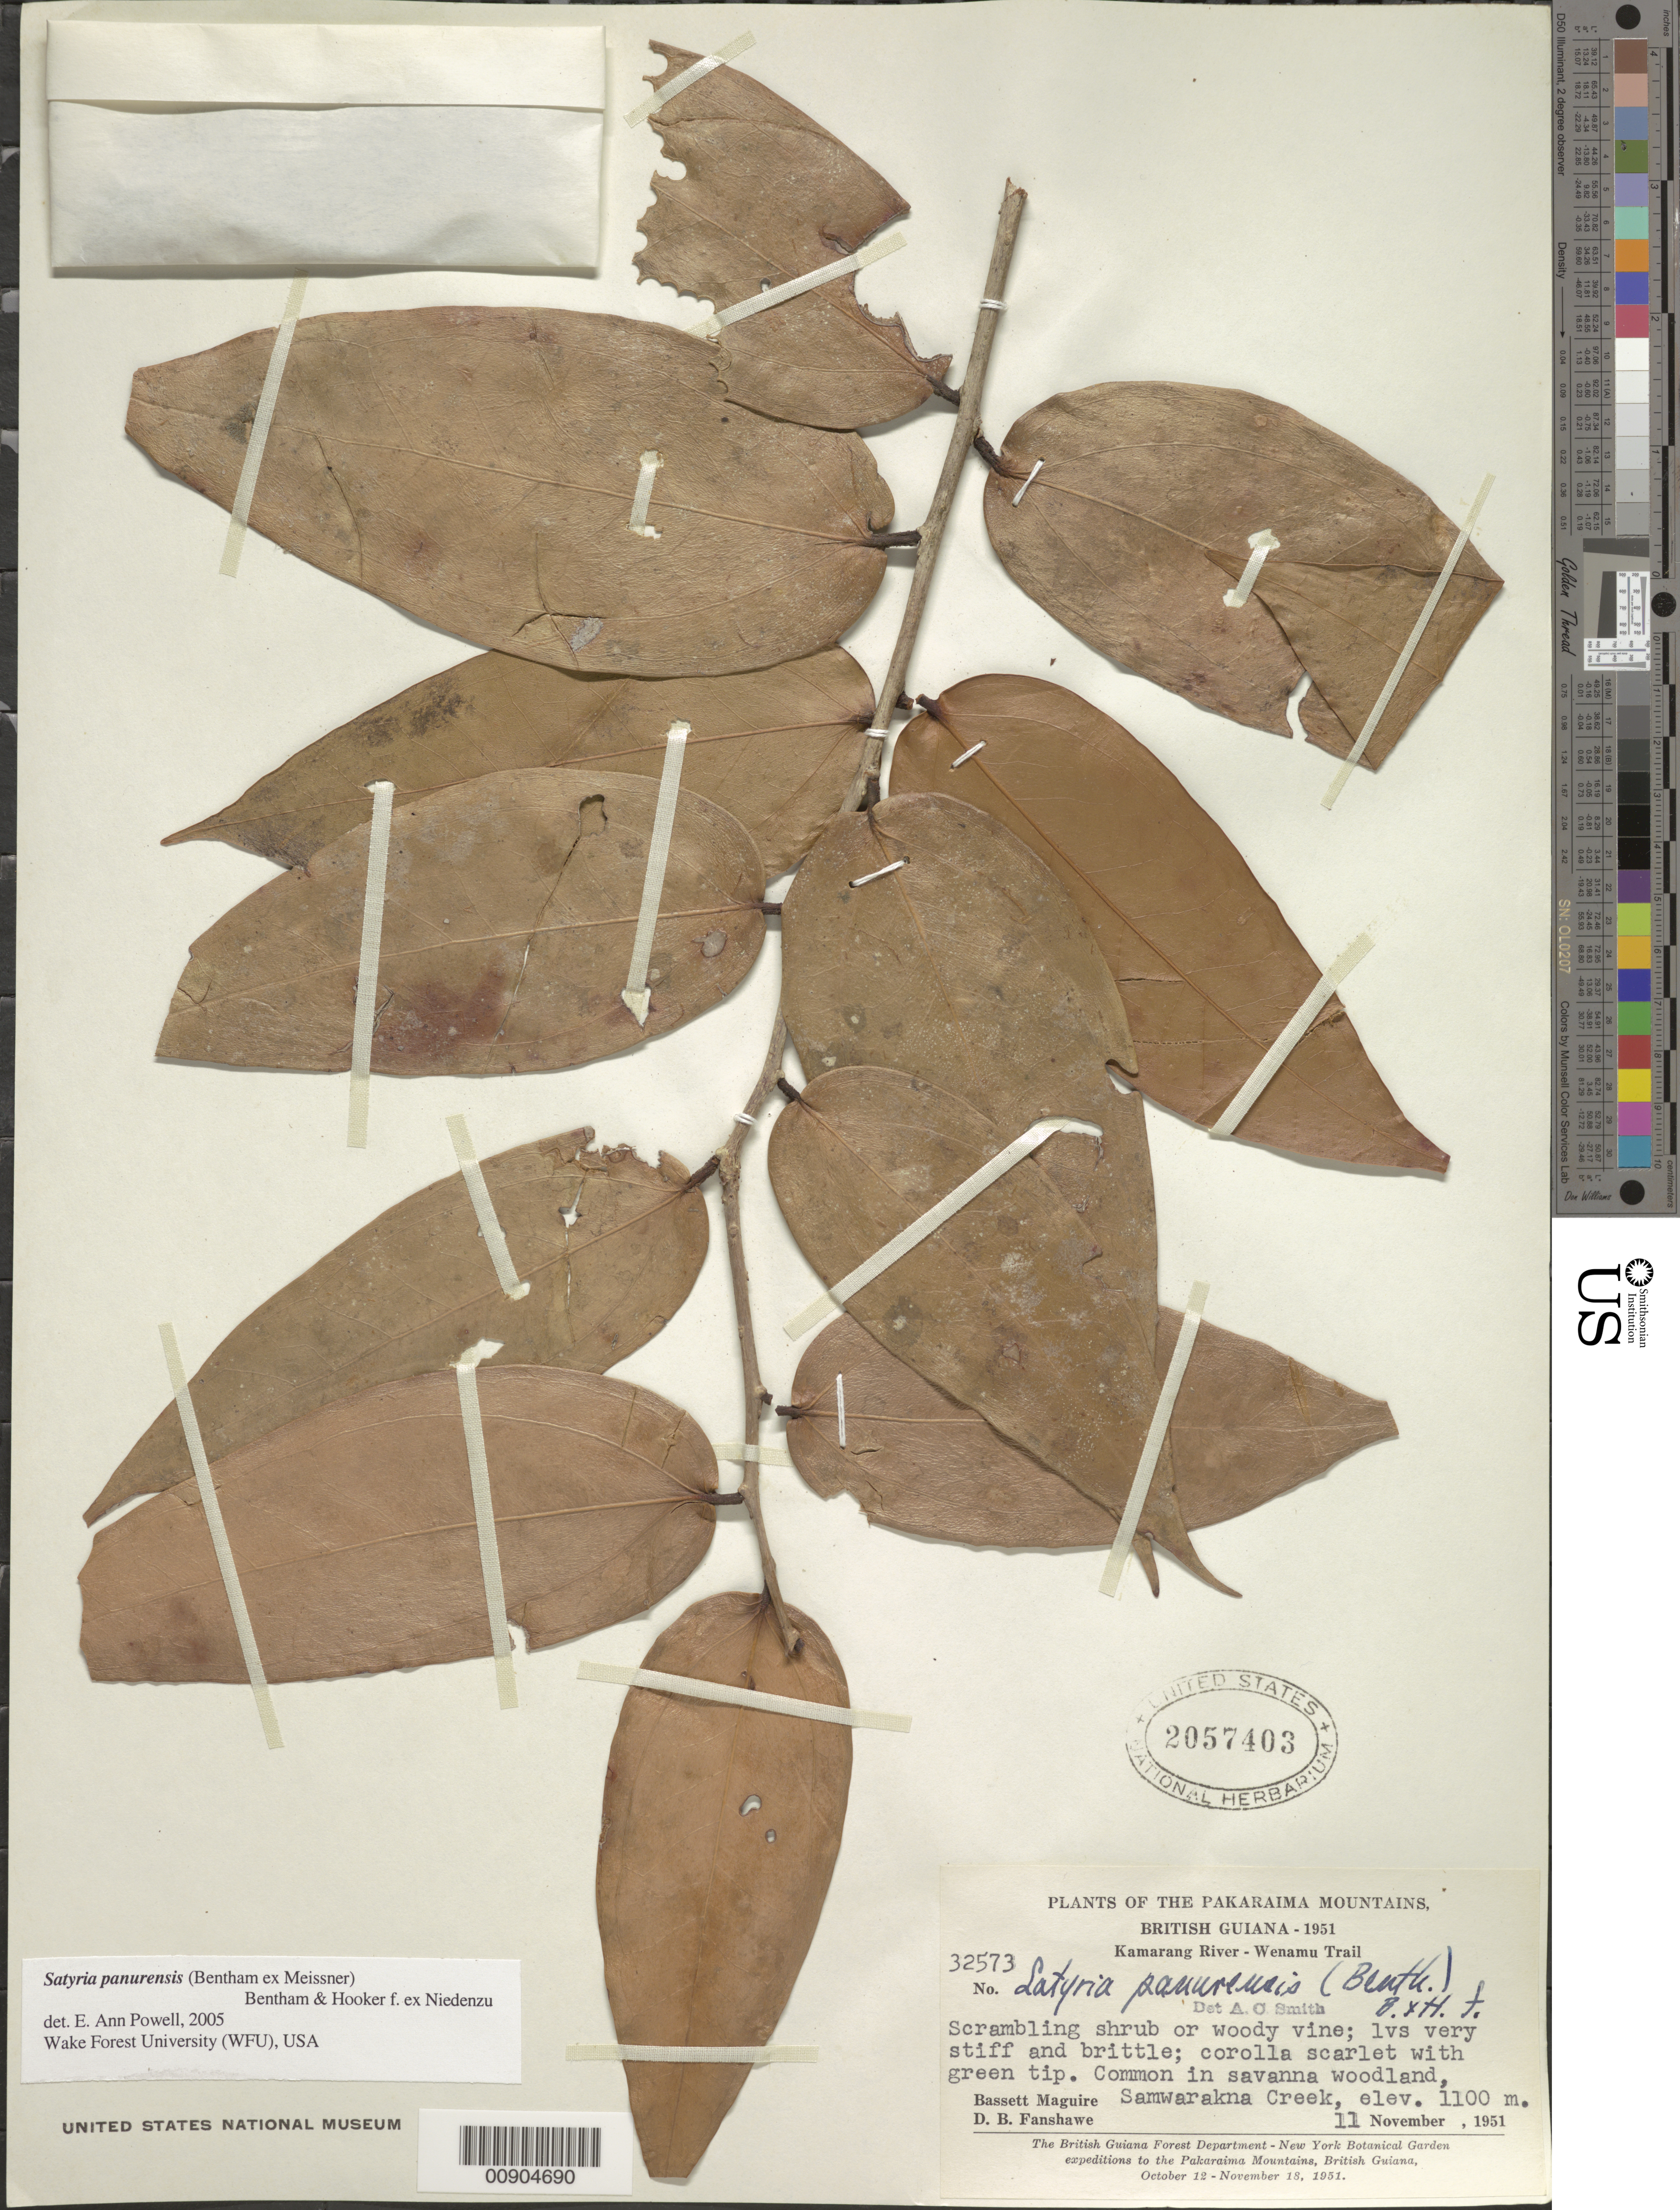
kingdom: Plantae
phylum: Tracheophyta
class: Magnoliopsida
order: Ericales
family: Ericaceae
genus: Satyria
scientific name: Satyria panurensis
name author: (Benth. ex Meisn.) Benth. & Hook. f. ex Nied.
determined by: Powell, E. A.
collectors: B. Maguire & D. B. Fanshawe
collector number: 32573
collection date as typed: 11-Nov-51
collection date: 1951-11-11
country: Guyana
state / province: Cuyuni-Mazaruni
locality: Samwarakna Creek, Kamarang River - Wenamu Trail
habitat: Savanna woodland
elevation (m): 1100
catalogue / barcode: US 2057403